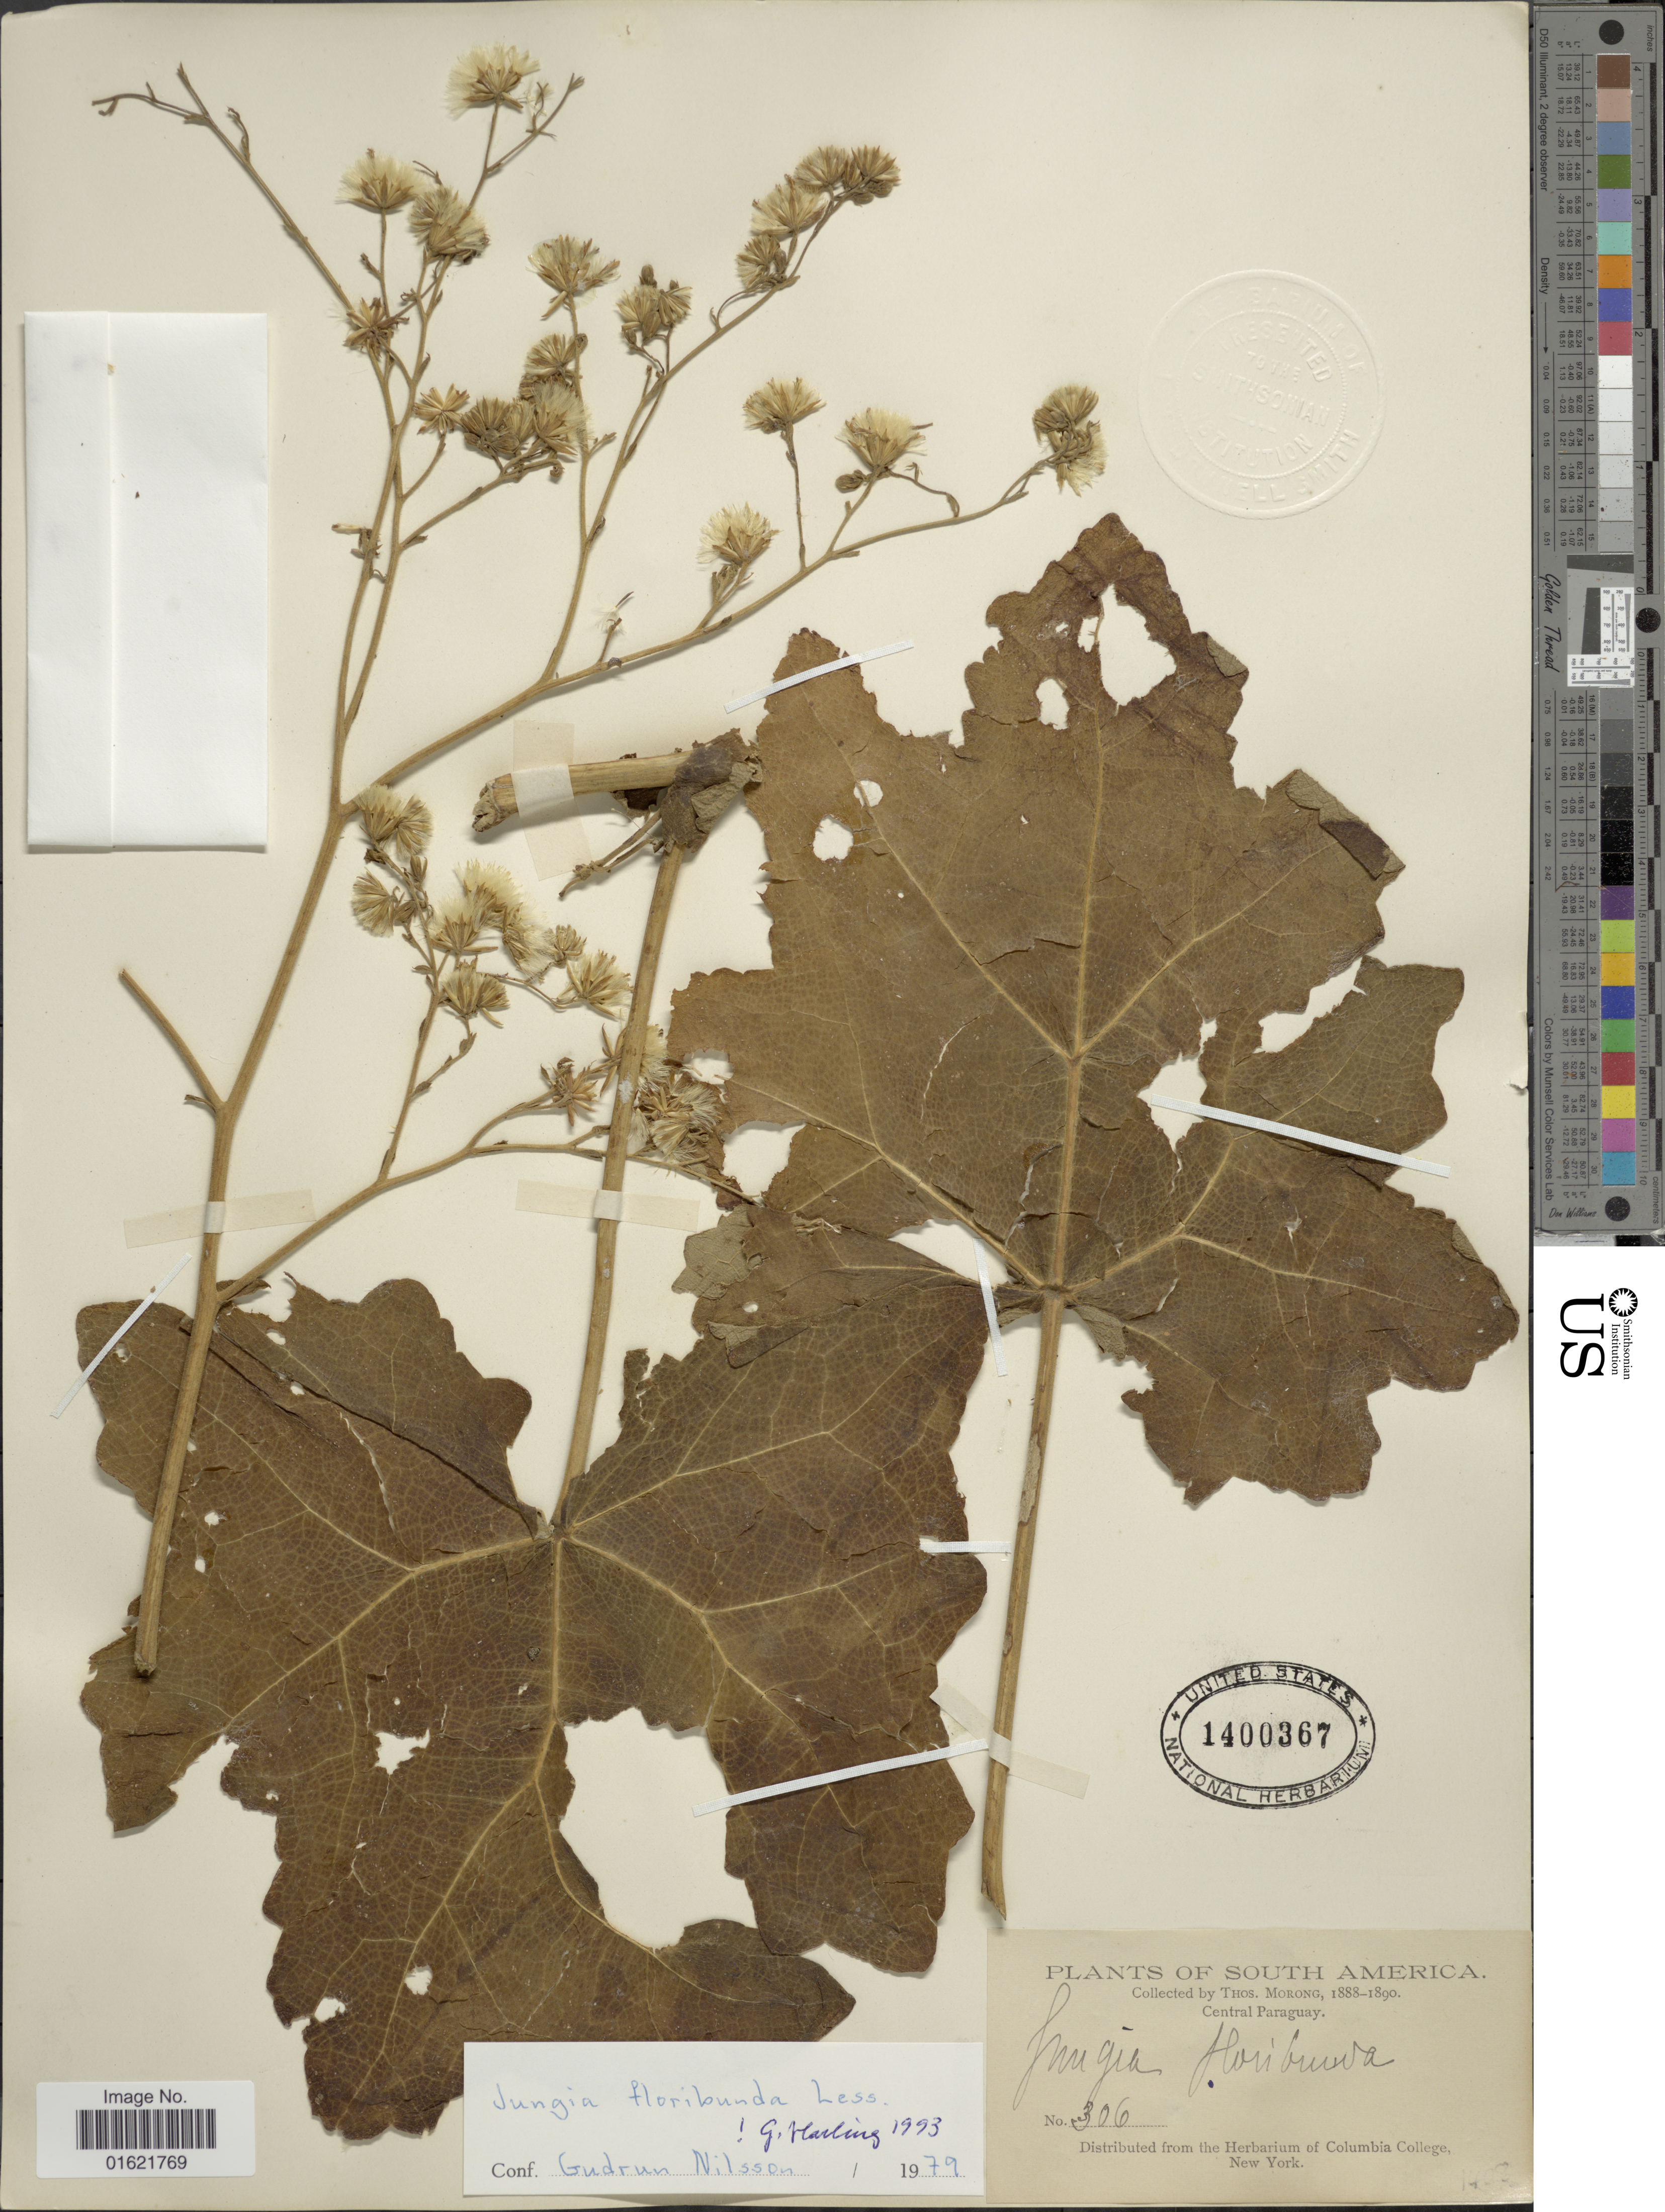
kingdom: Plantae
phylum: Tracheophyta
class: Magnoliopsida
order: Asterales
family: Asteraceae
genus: Jungia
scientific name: Jungia floribunda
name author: Less.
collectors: ex herb. T. Morong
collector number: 306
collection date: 1888/1890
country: Paraguay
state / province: Central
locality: Central Paraguay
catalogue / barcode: US 1400367